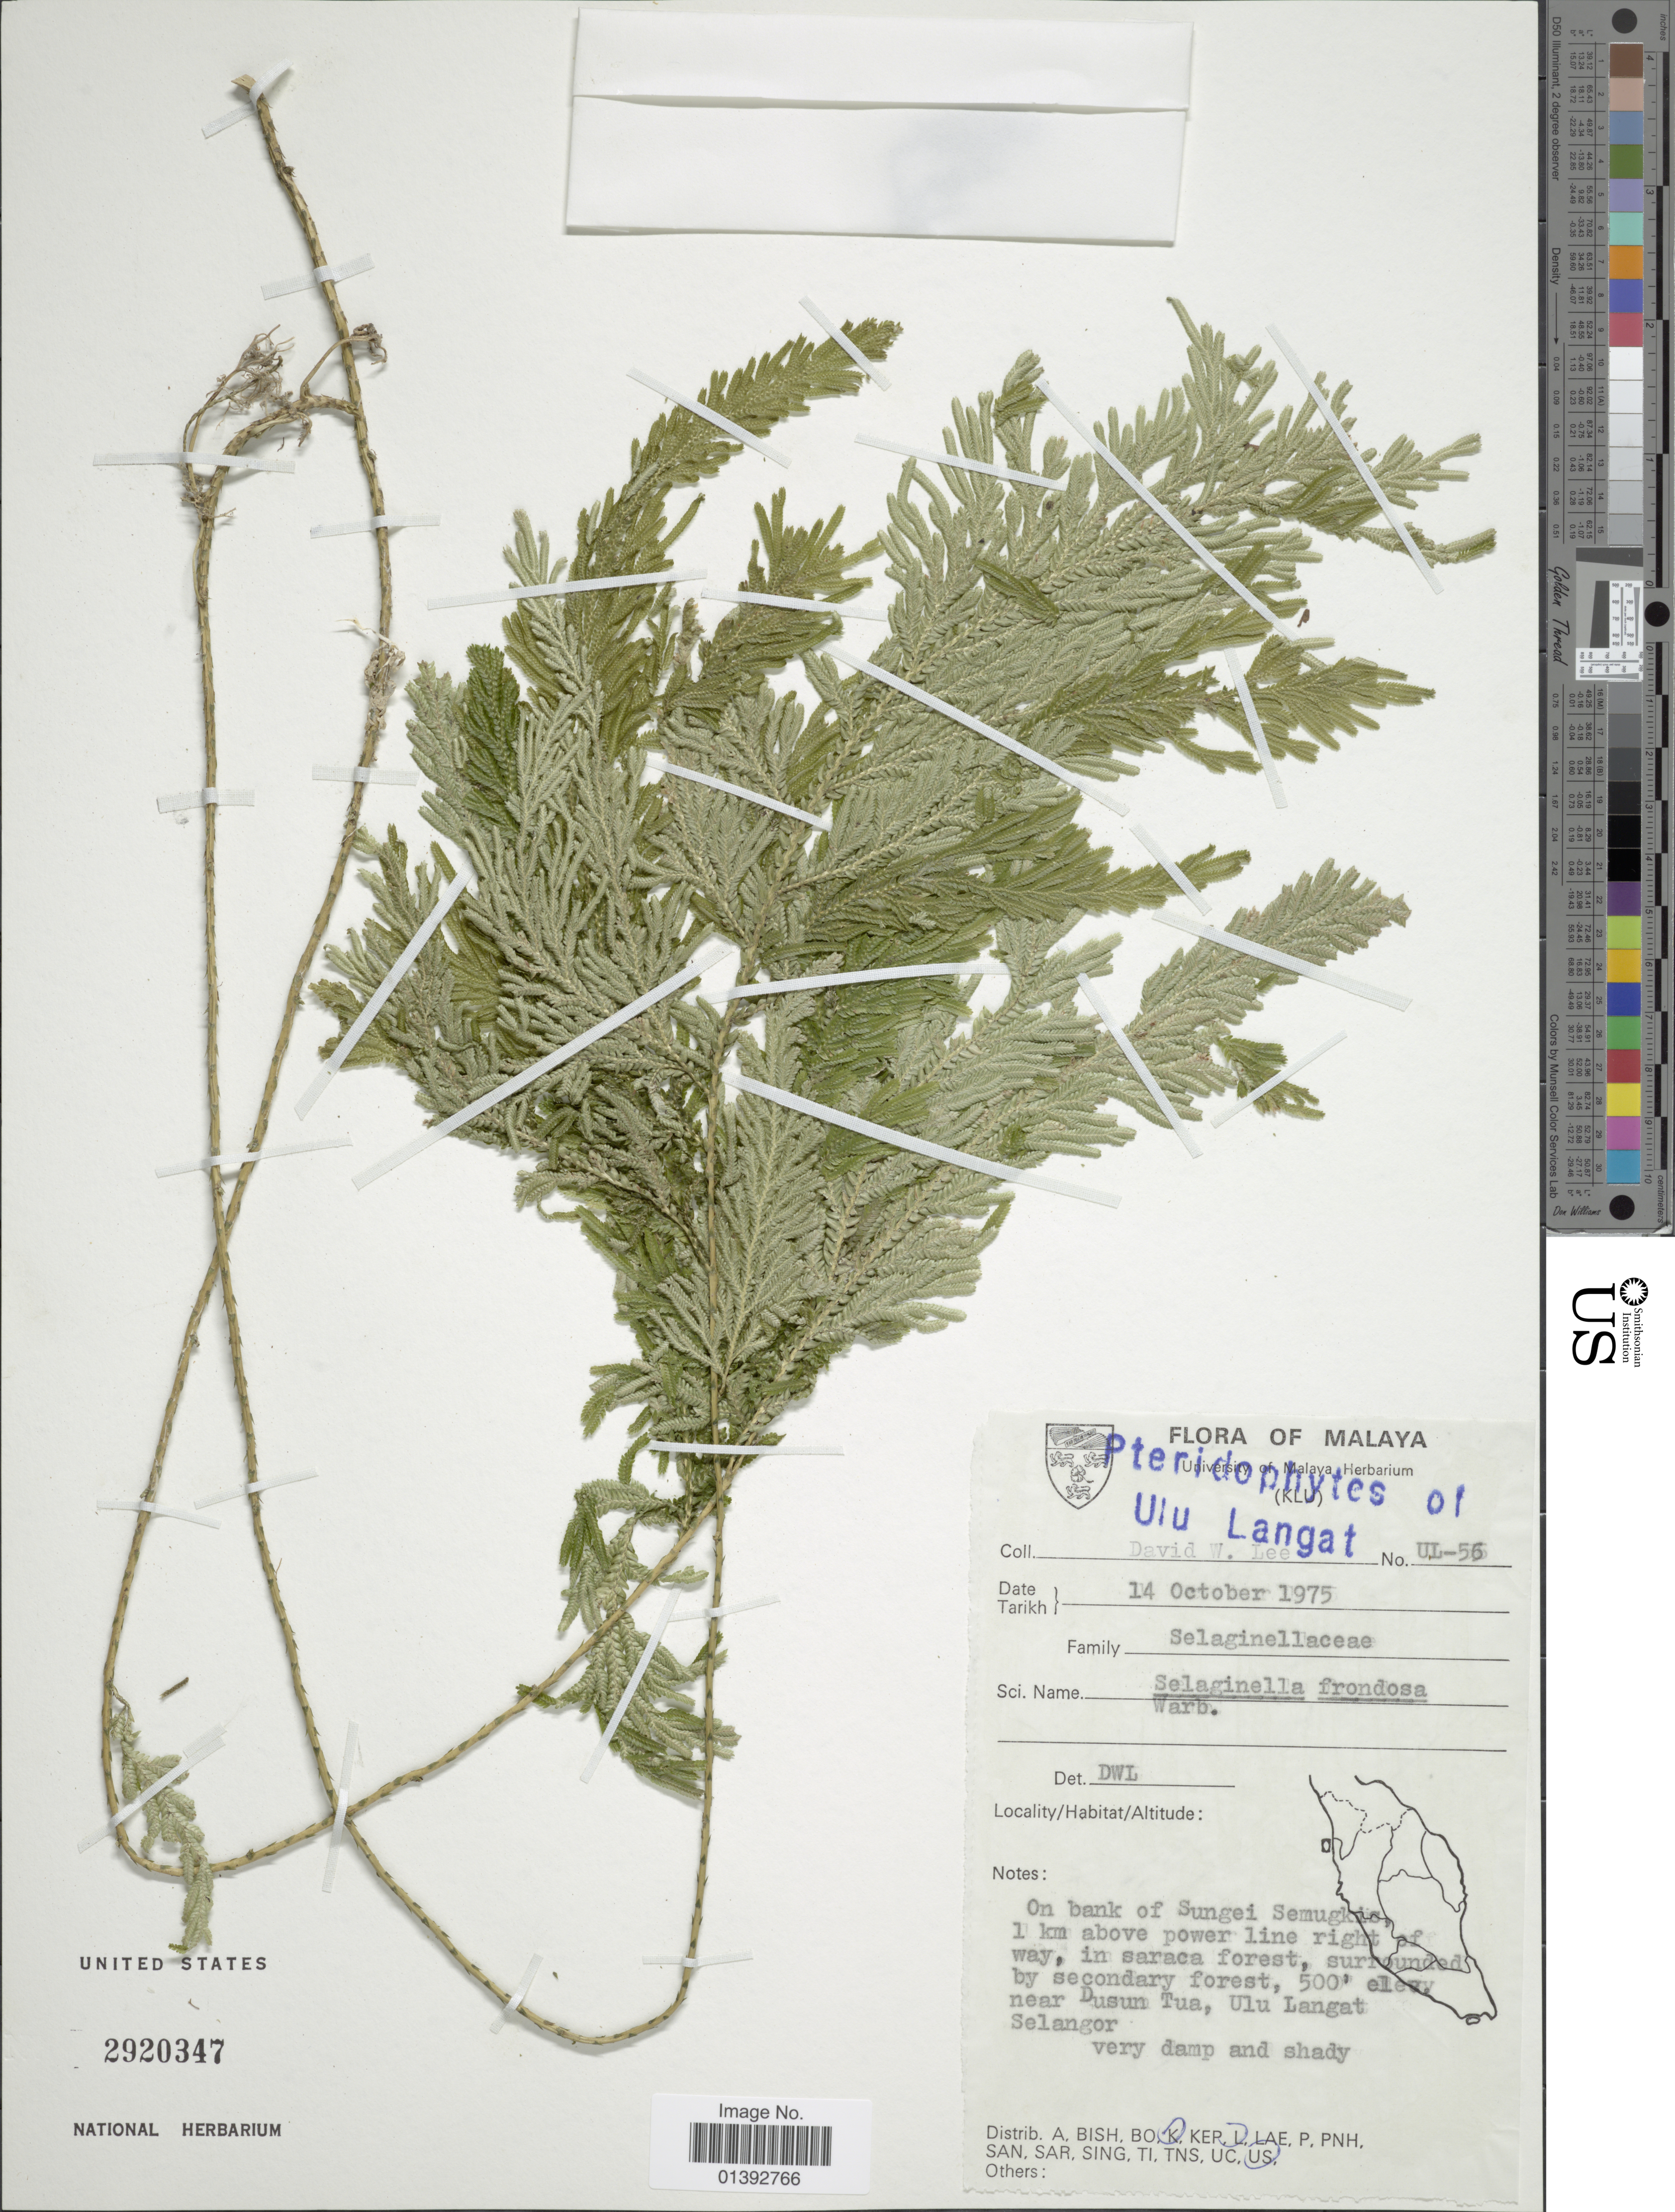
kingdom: Plantae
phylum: Tracheophyta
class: Lycopodiopsida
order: Selaginellales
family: Selaginellaceae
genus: Selaginella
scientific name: Selaginella frondosa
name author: Warb.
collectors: D. Lee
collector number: UL-56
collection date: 1975-10-14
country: Malaysia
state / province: Selangor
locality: Malaya, on bank of Sungei Semugkis 1 km above power line right of way, near Dusun Tua, Ulu Langat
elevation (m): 152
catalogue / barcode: US 2920347